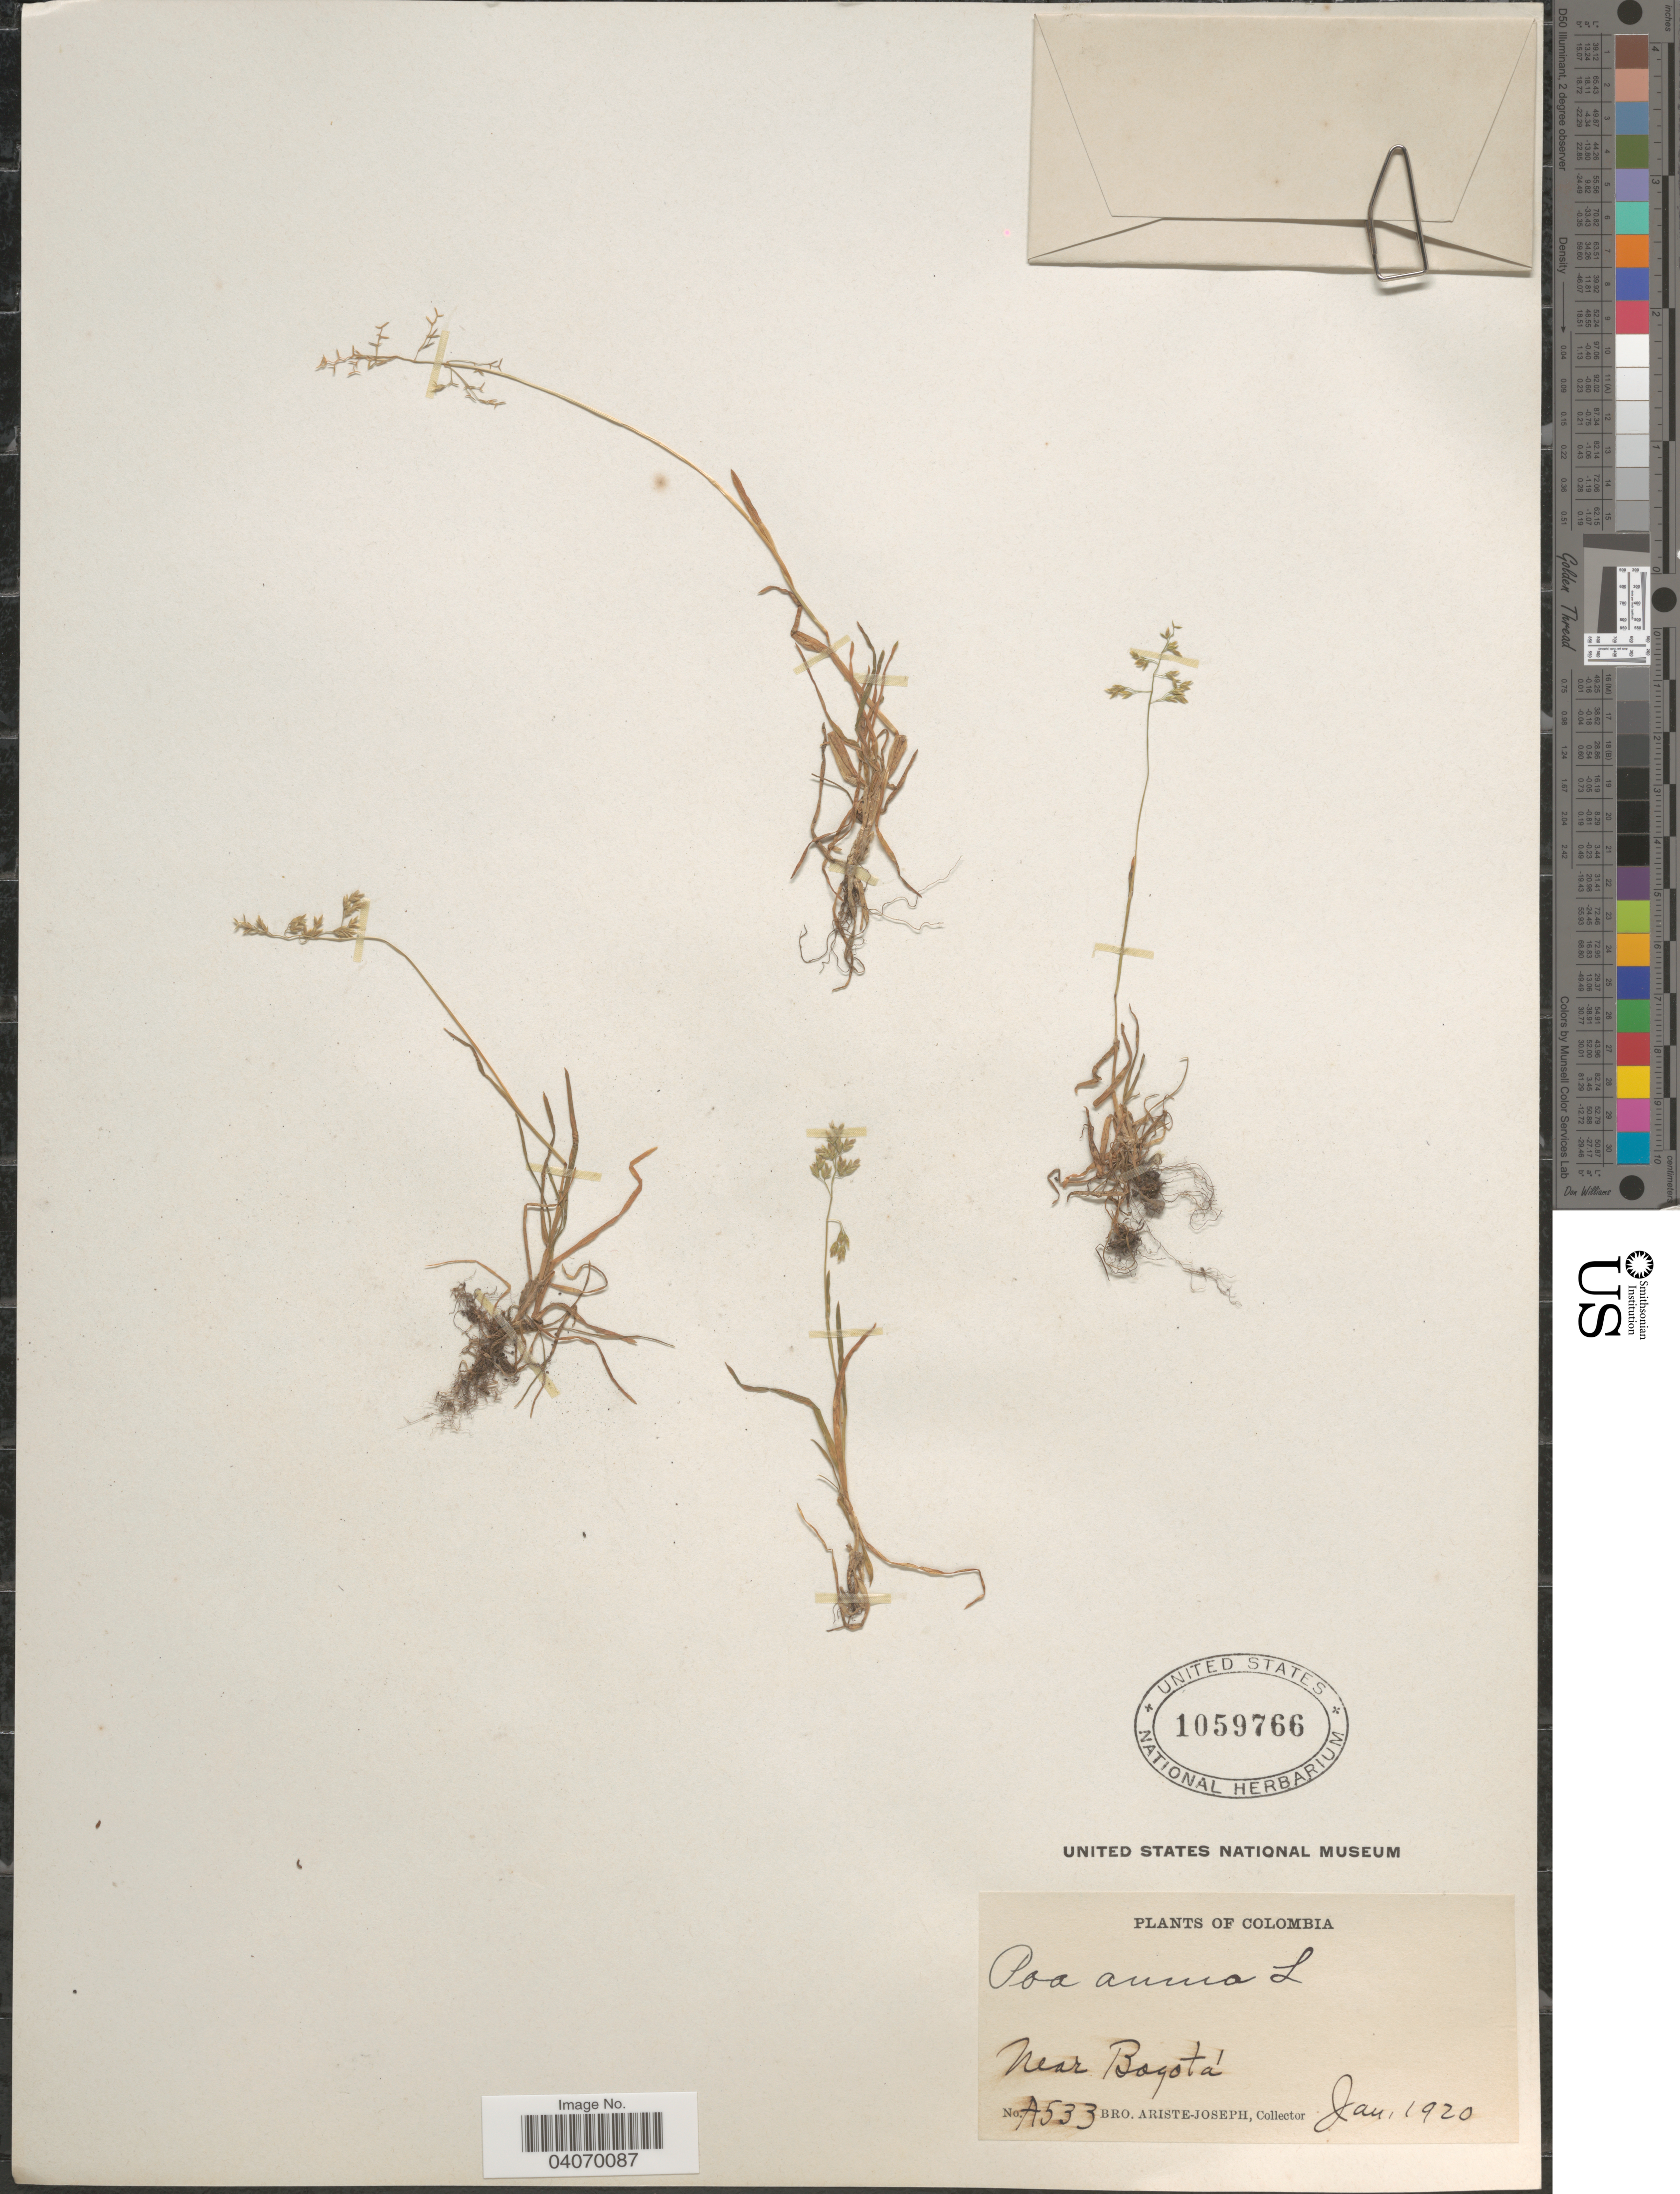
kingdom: Plantae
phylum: Tracheophyta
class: Liliopsida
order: Poales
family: Poaceae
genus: Poa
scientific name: Poa annua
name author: L.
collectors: Bro. Ariste-Joseph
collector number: A533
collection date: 1920-01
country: Colombia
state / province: Bogota D.C.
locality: Near Bogotá.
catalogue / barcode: US 1059766